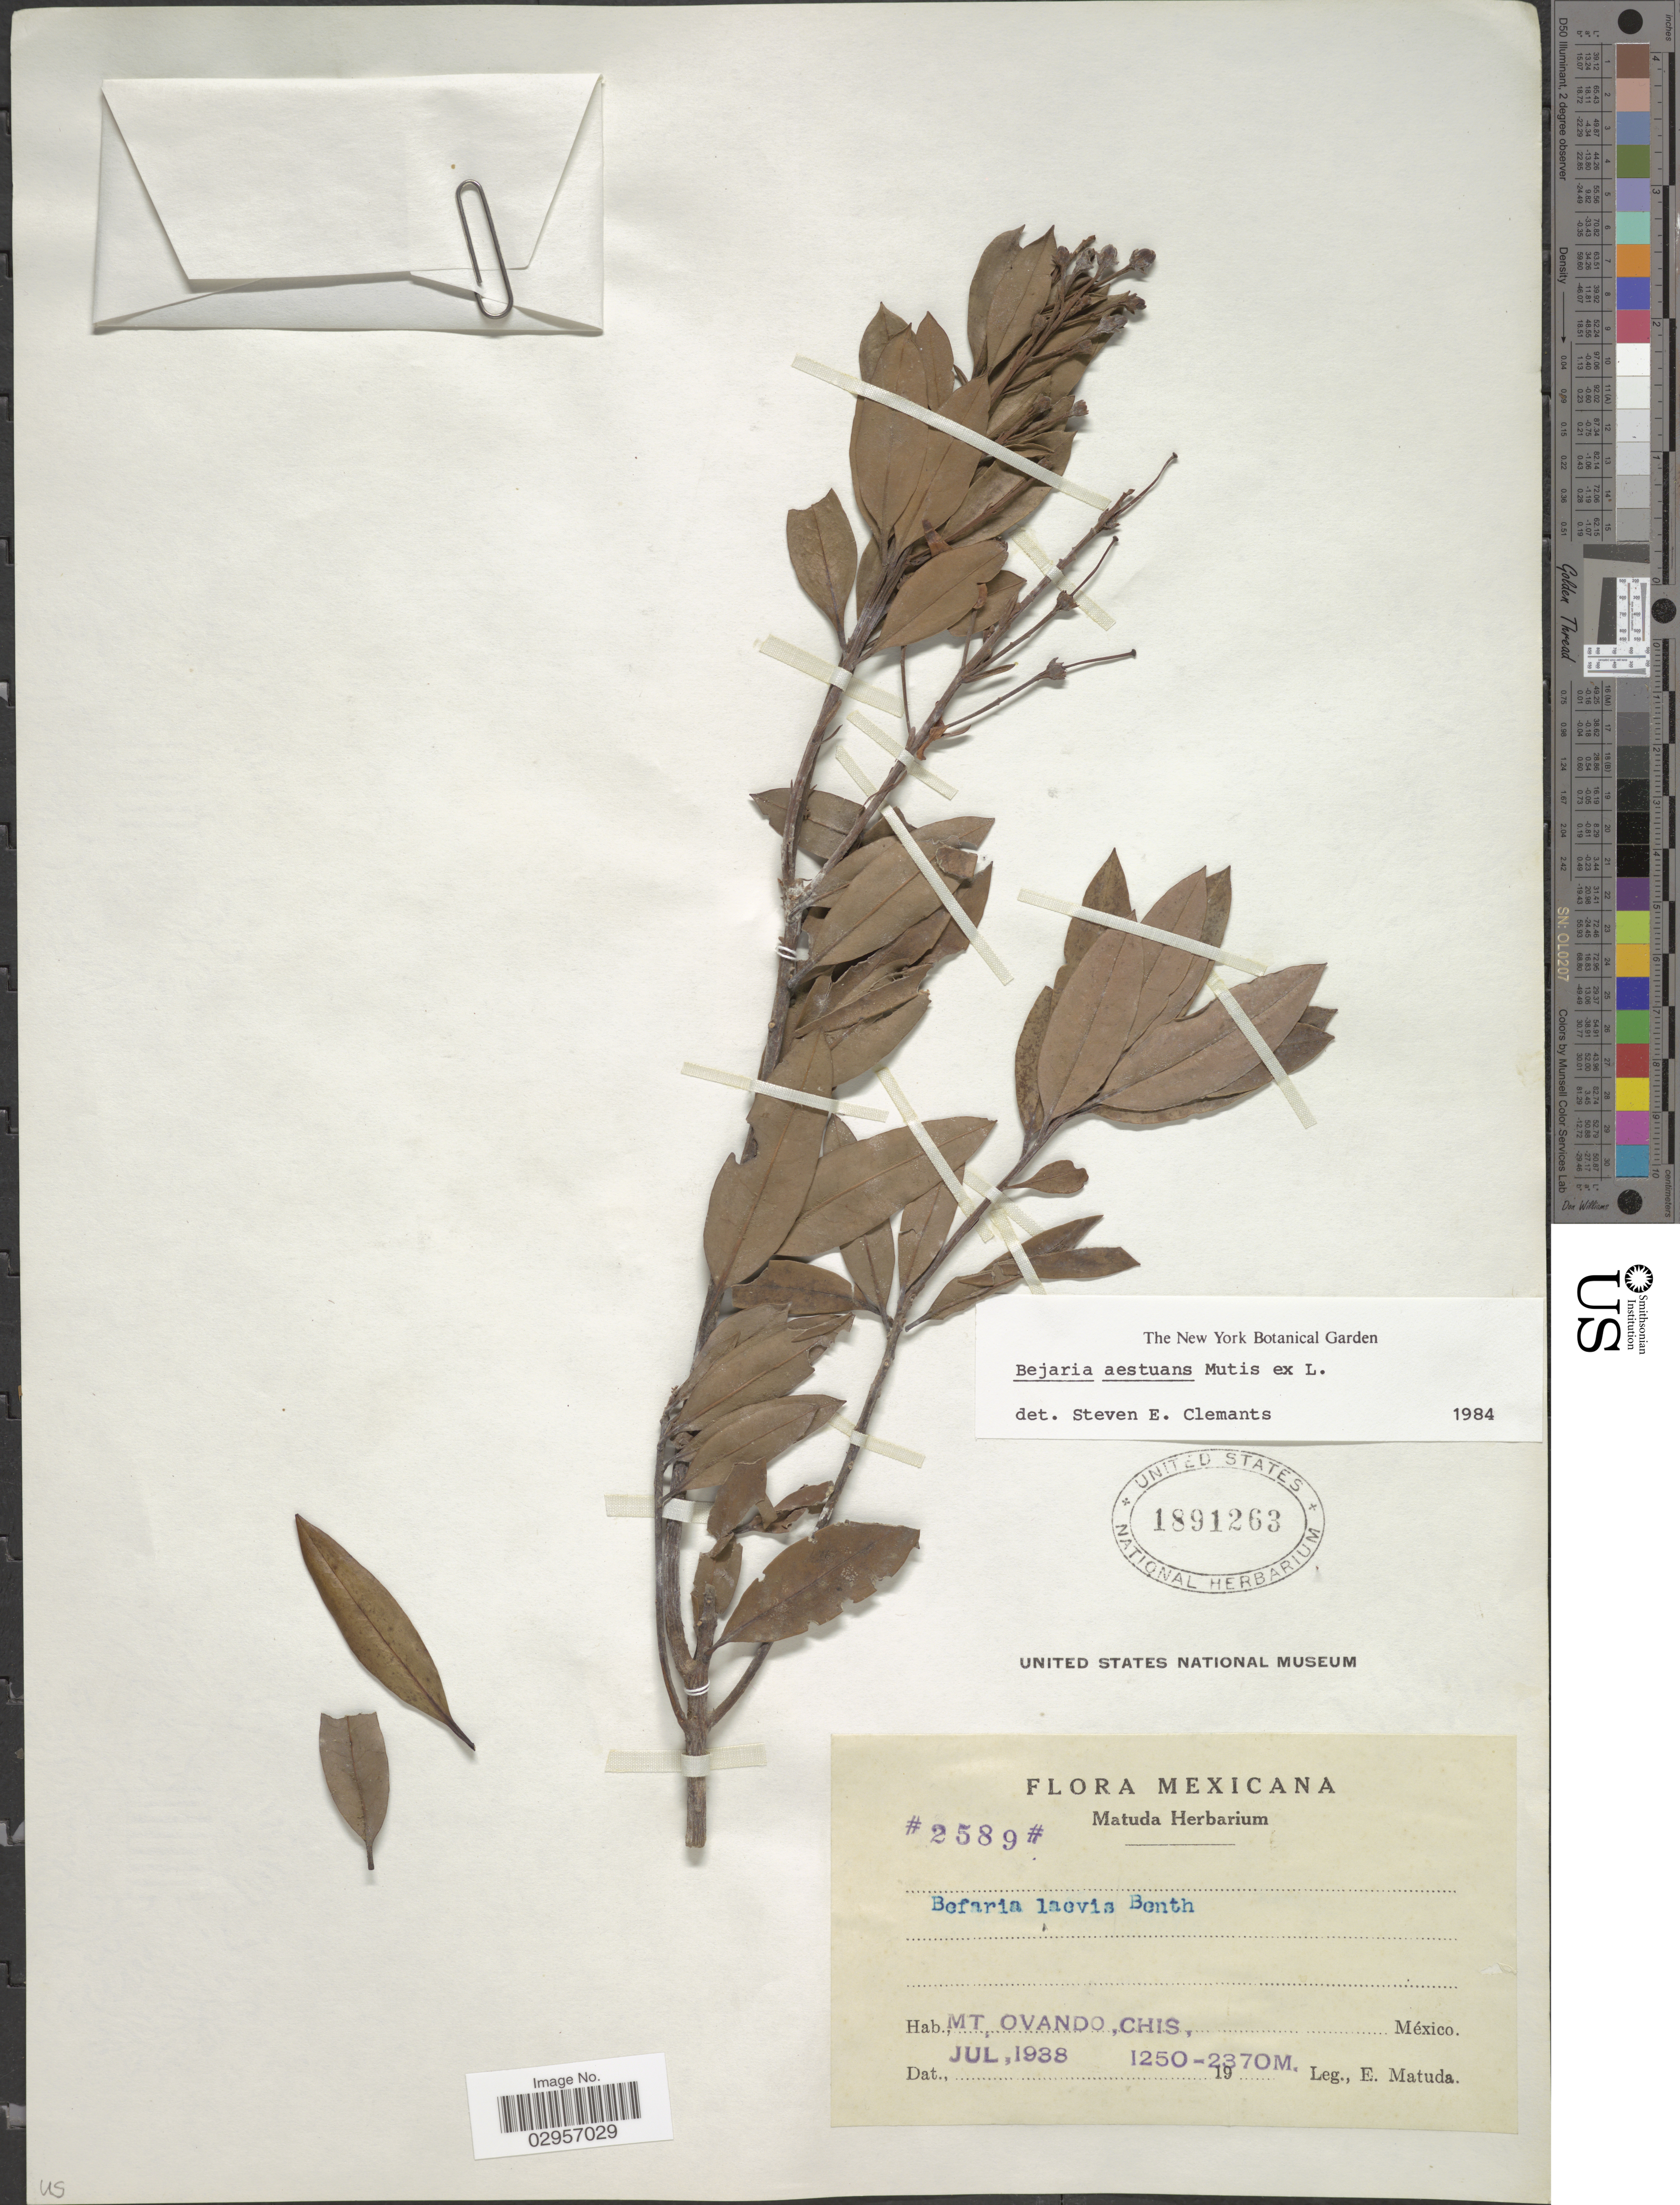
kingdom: Plantae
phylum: Tracheophyta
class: Magnoliopsida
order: Ericales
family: Ericaceae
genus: Befaria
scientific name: Befaria aestuans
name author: Mutis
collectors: E. Matuda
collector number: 2589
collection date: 1938-07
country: Mexico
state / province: Chiapas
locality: Mt. Ovando, Chis., México.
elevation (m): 1250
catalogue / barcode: US 1891263